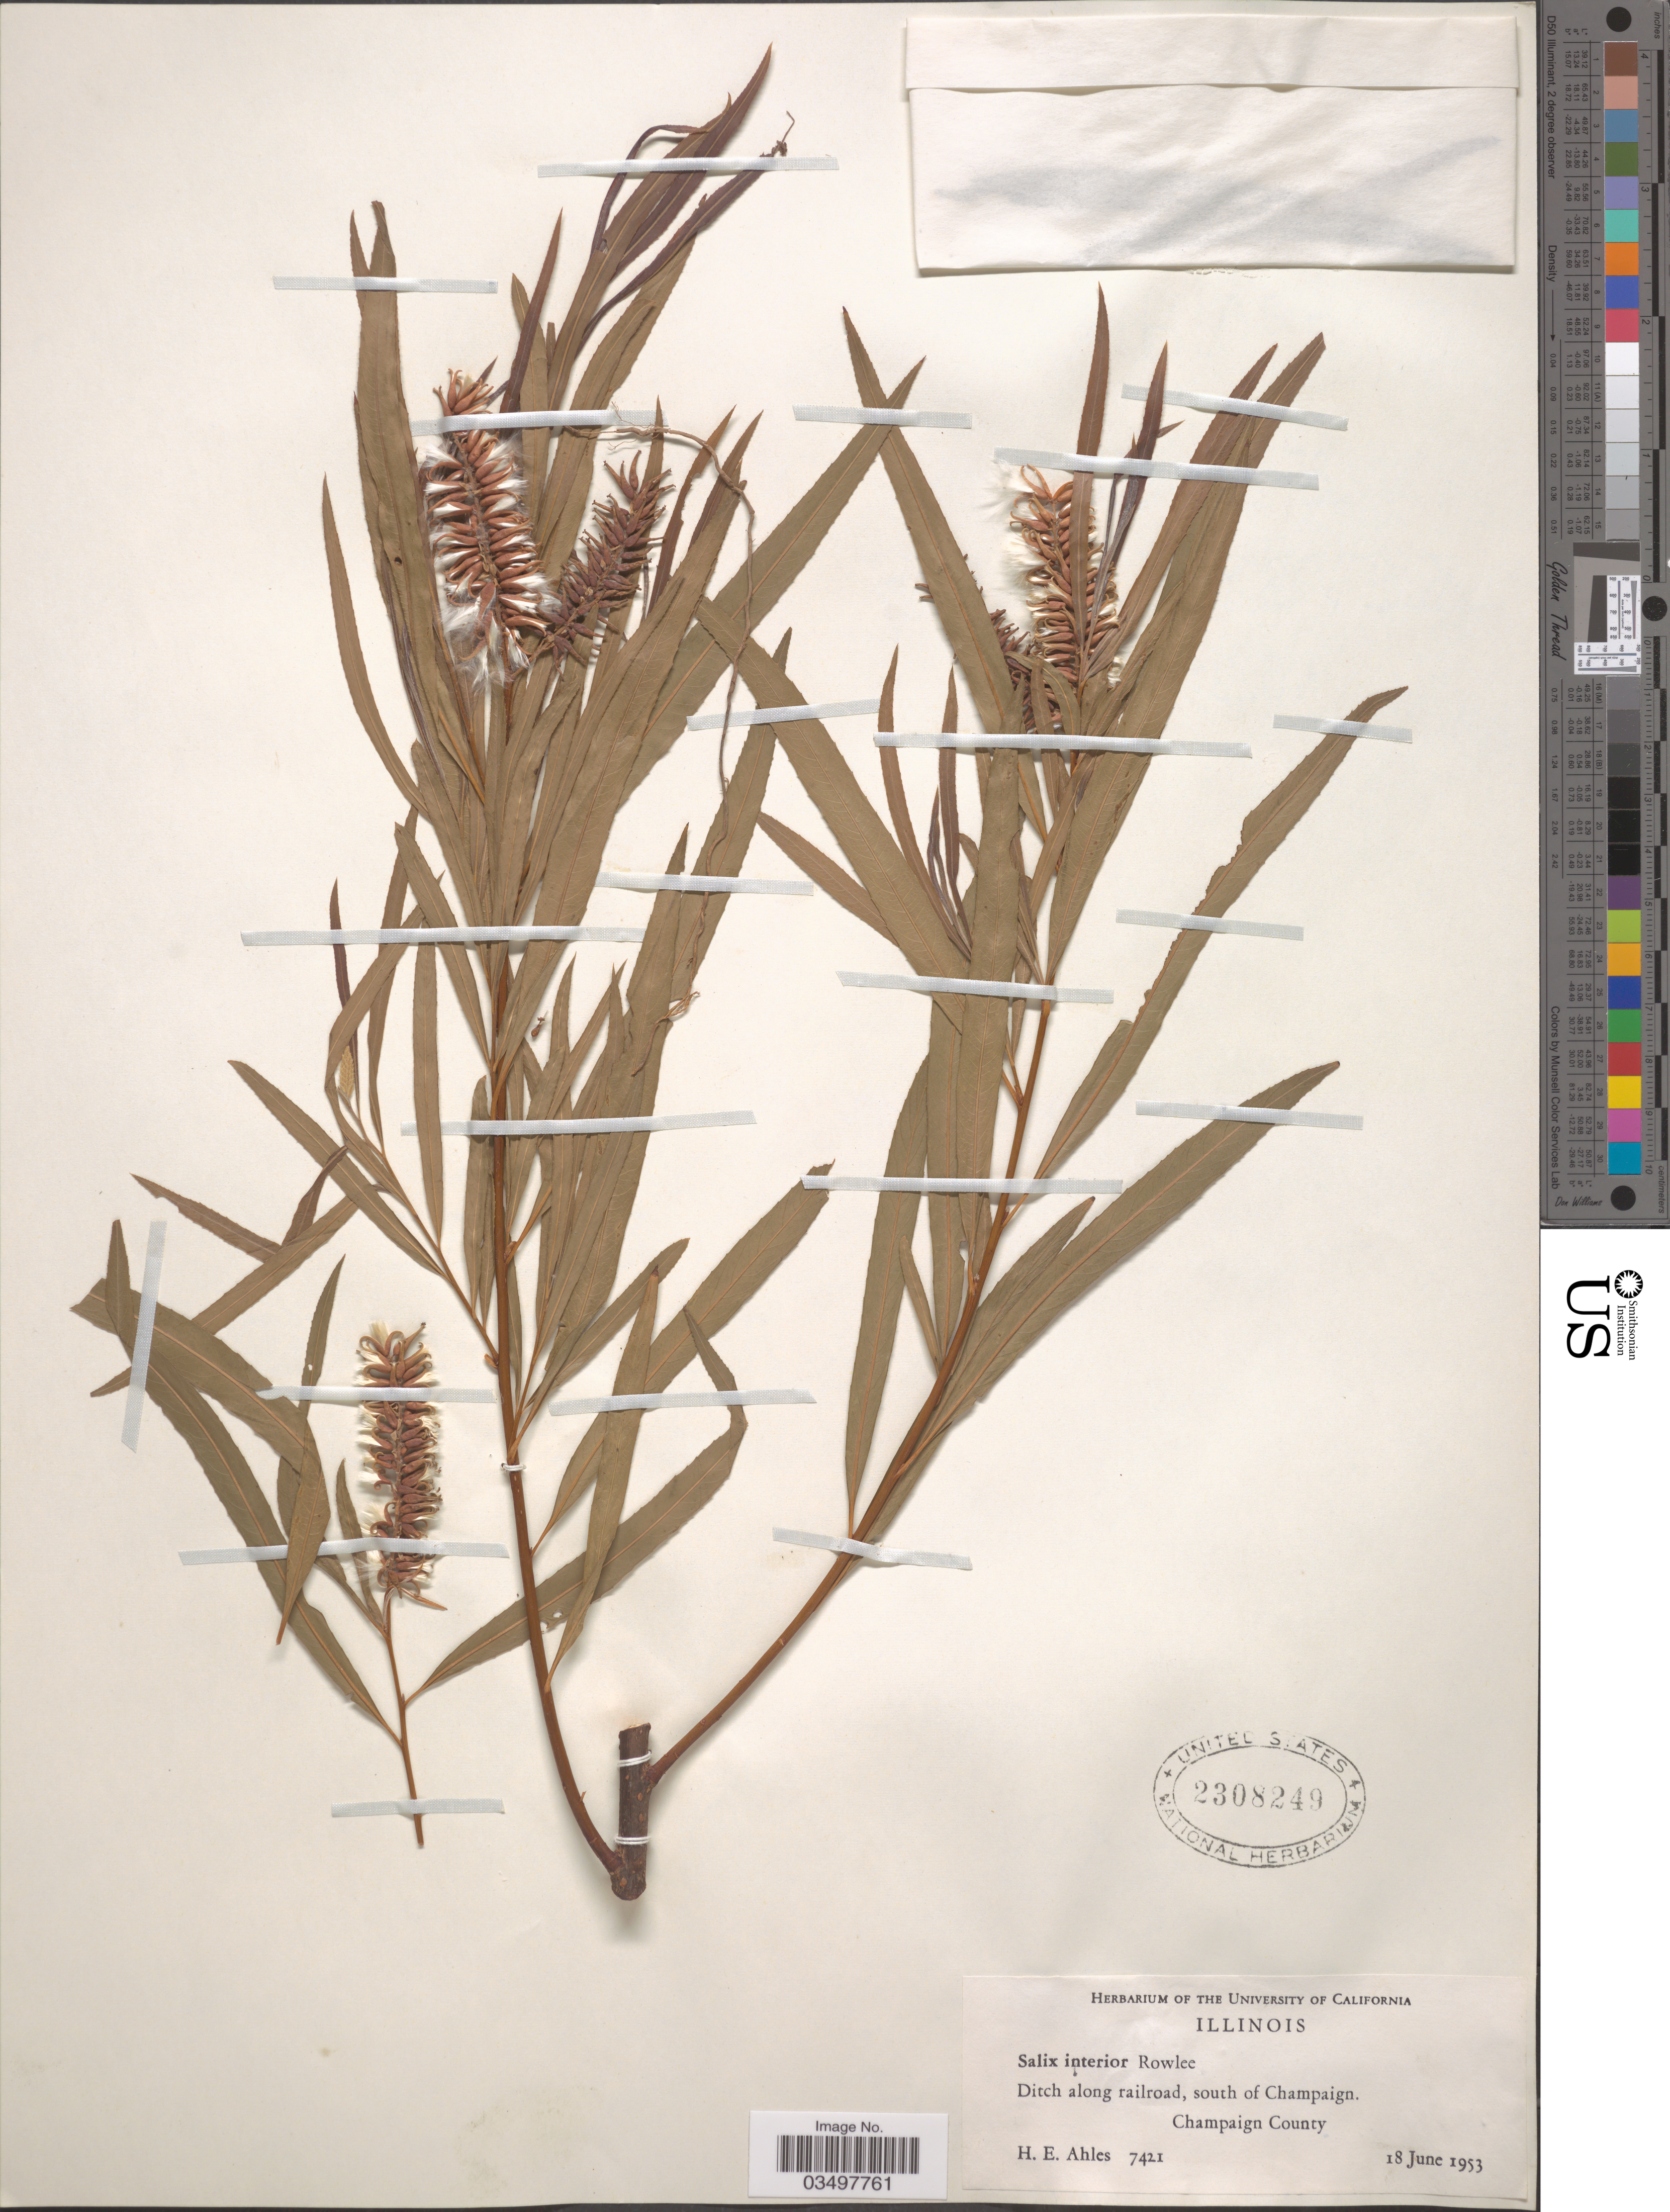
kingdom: Plantae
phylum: Tracheophyta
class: Magnoliopsida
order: Malpighiales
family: Salicaceae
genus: Salix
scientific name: Salix interior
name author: Rowlee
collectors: H. E. Ahles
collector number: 7421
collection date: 1953-06-18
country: United States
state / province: Illinois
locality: Ditch along railroad, south of Champaign. Champaign County.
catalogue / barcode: US 2308249